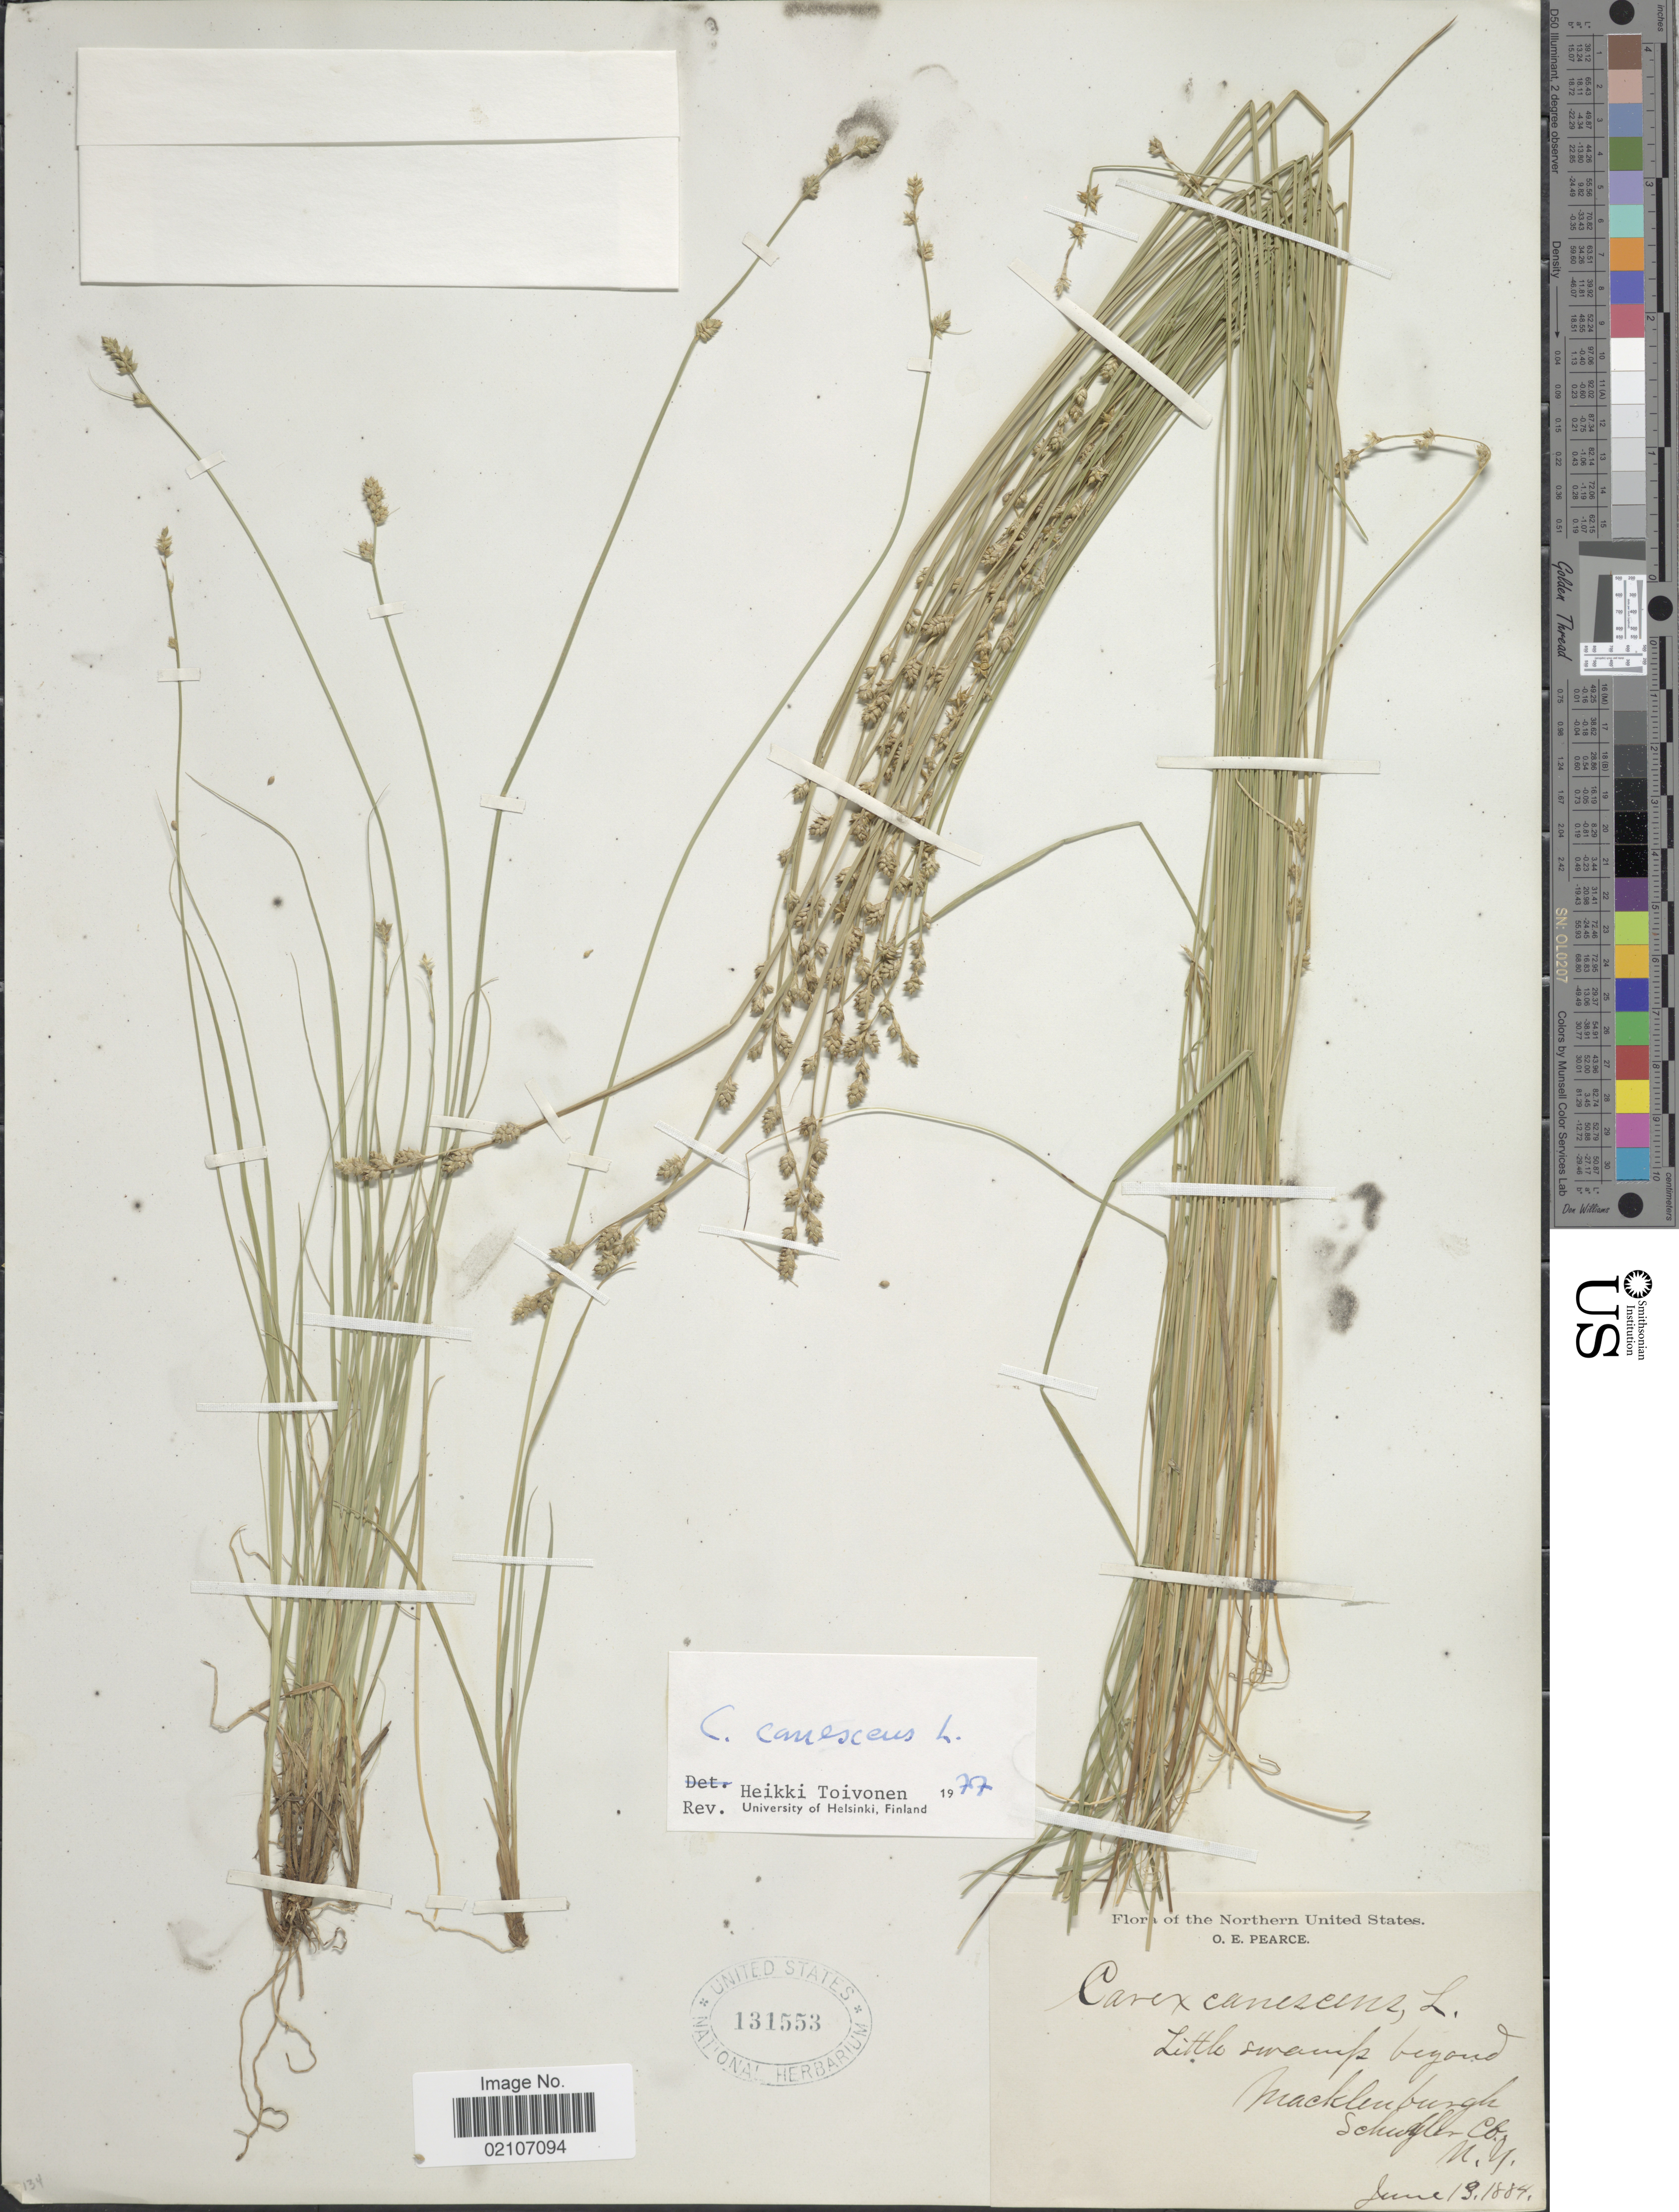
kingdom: Plantae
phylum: Tracheophyta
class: Liliopsida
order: Poales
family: Cyperaceae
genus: Carex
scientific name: Carex canescens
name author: L.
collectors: O. E. Pearce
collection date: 1884-06-13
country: United States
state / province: New York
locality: Little Swamp beyond Macklenburgh, Schuyler Co.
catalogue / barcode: US 131553